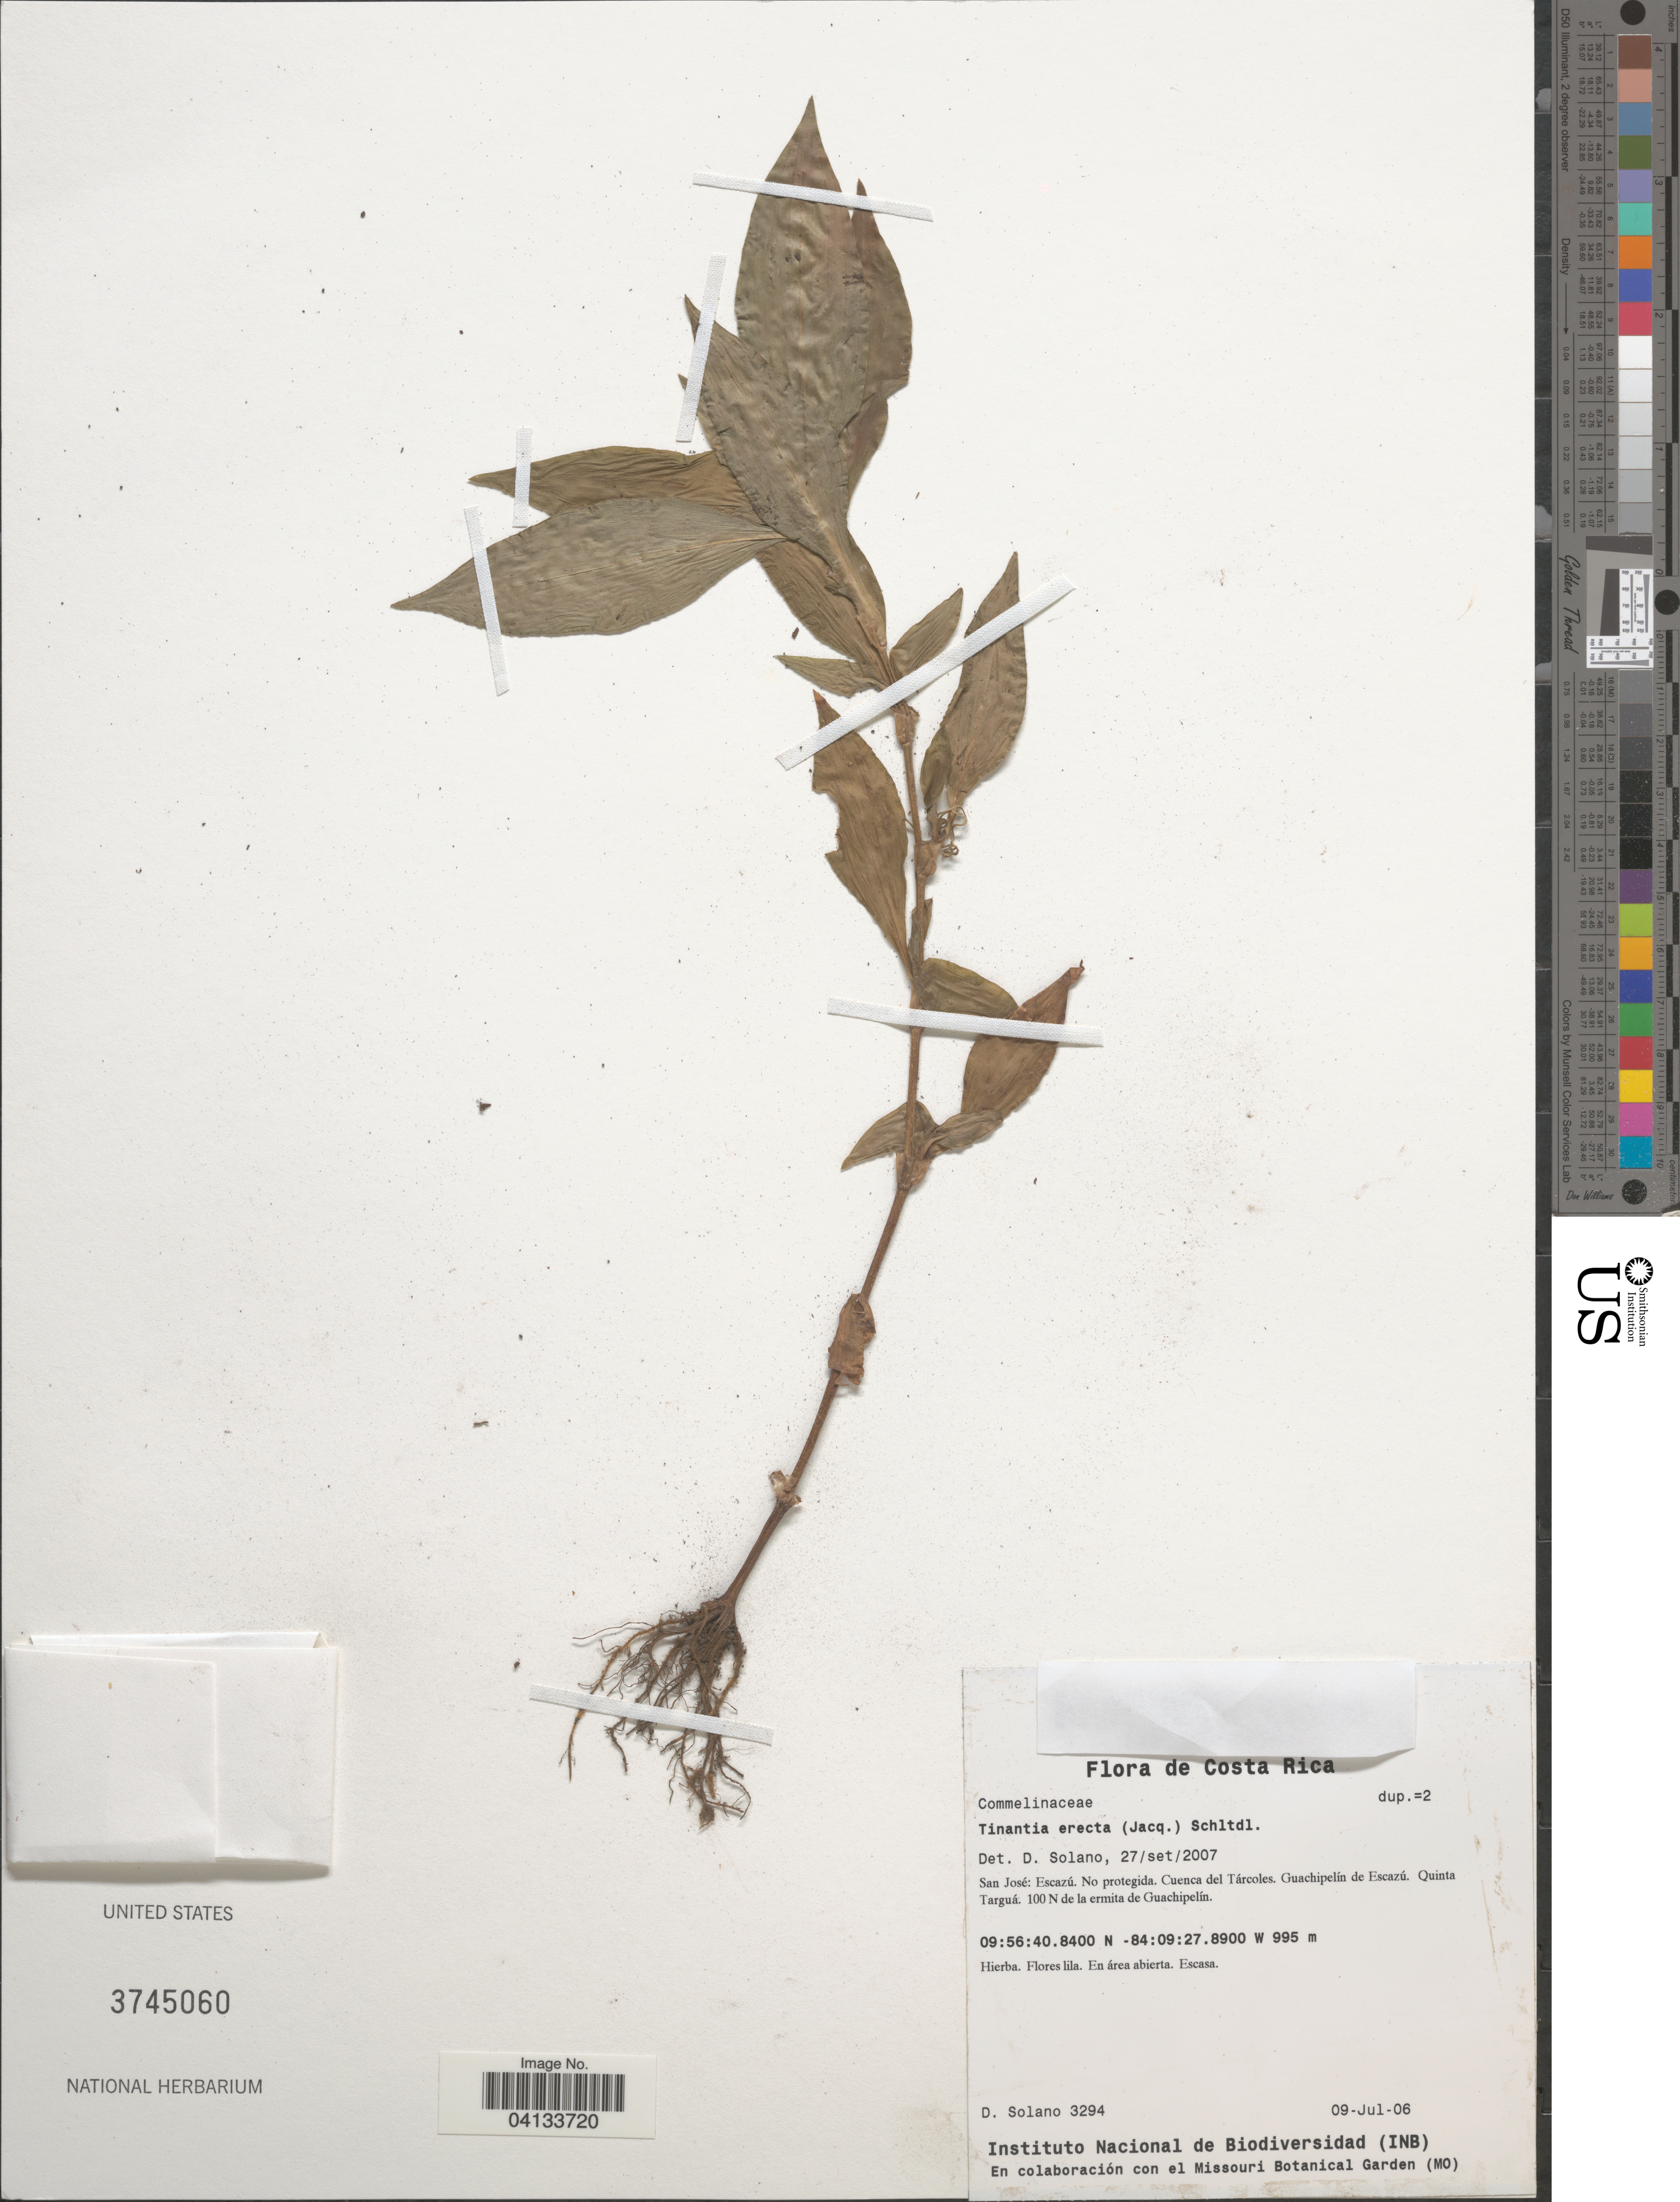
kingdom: Plantae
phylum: Tracheophyta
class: Liliopsida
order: Commelinales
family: Commelinaceae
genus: Tinantia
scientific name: Tinantia erecta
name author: (Jacq.) Fenzl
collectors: D. Solano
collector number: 3294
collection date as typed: Transcribed d/m/y: 9/7/6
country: Costa Rica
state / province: San José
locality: Escazú. No protegida. Cuenca del Tárcoles. Guachipelín de Escazú. Quinta Targuá. 100 N de la ermita de Guachipelín.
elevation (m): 995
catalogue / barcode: US 3745060